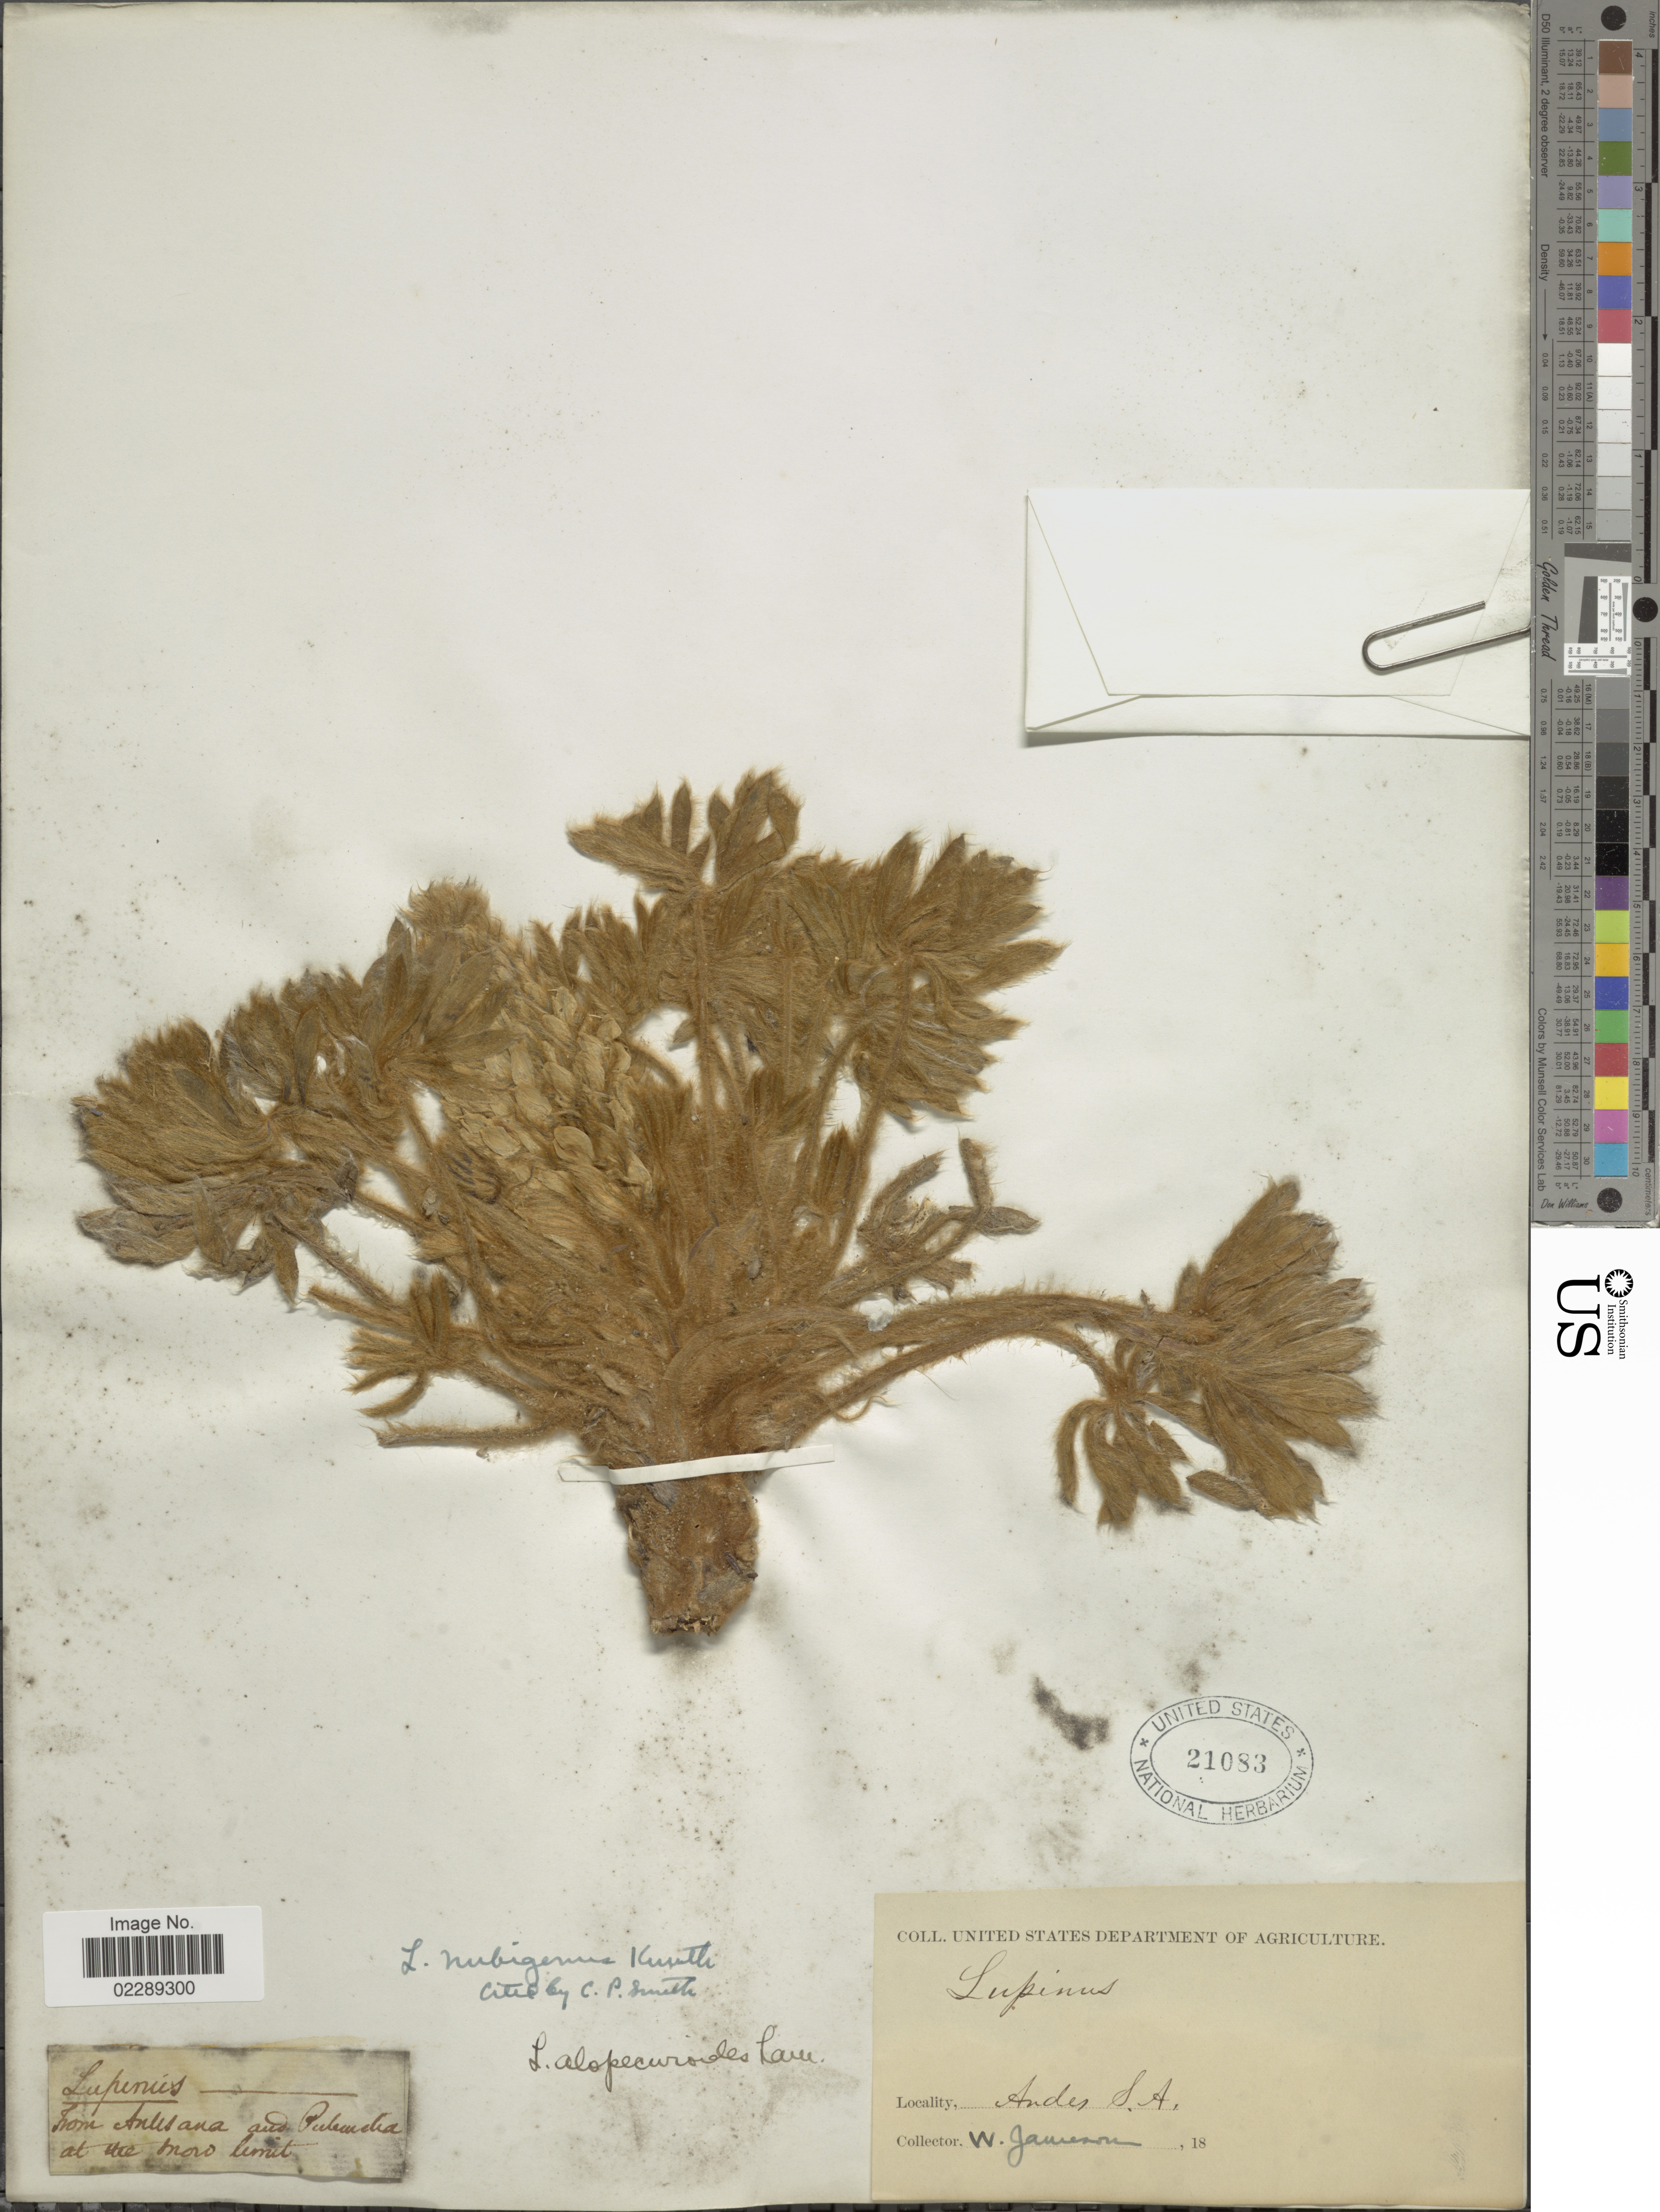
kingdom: Plantae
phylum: Tracheophyta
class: Magnoliopsida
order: Fabales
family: Fabaceae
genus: Lupinus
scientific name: Lupinus nubigenus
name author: Kunth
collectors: W. Jameson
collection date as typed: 18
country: Ecuador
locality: Andes, S.A.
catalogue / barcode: US 21083